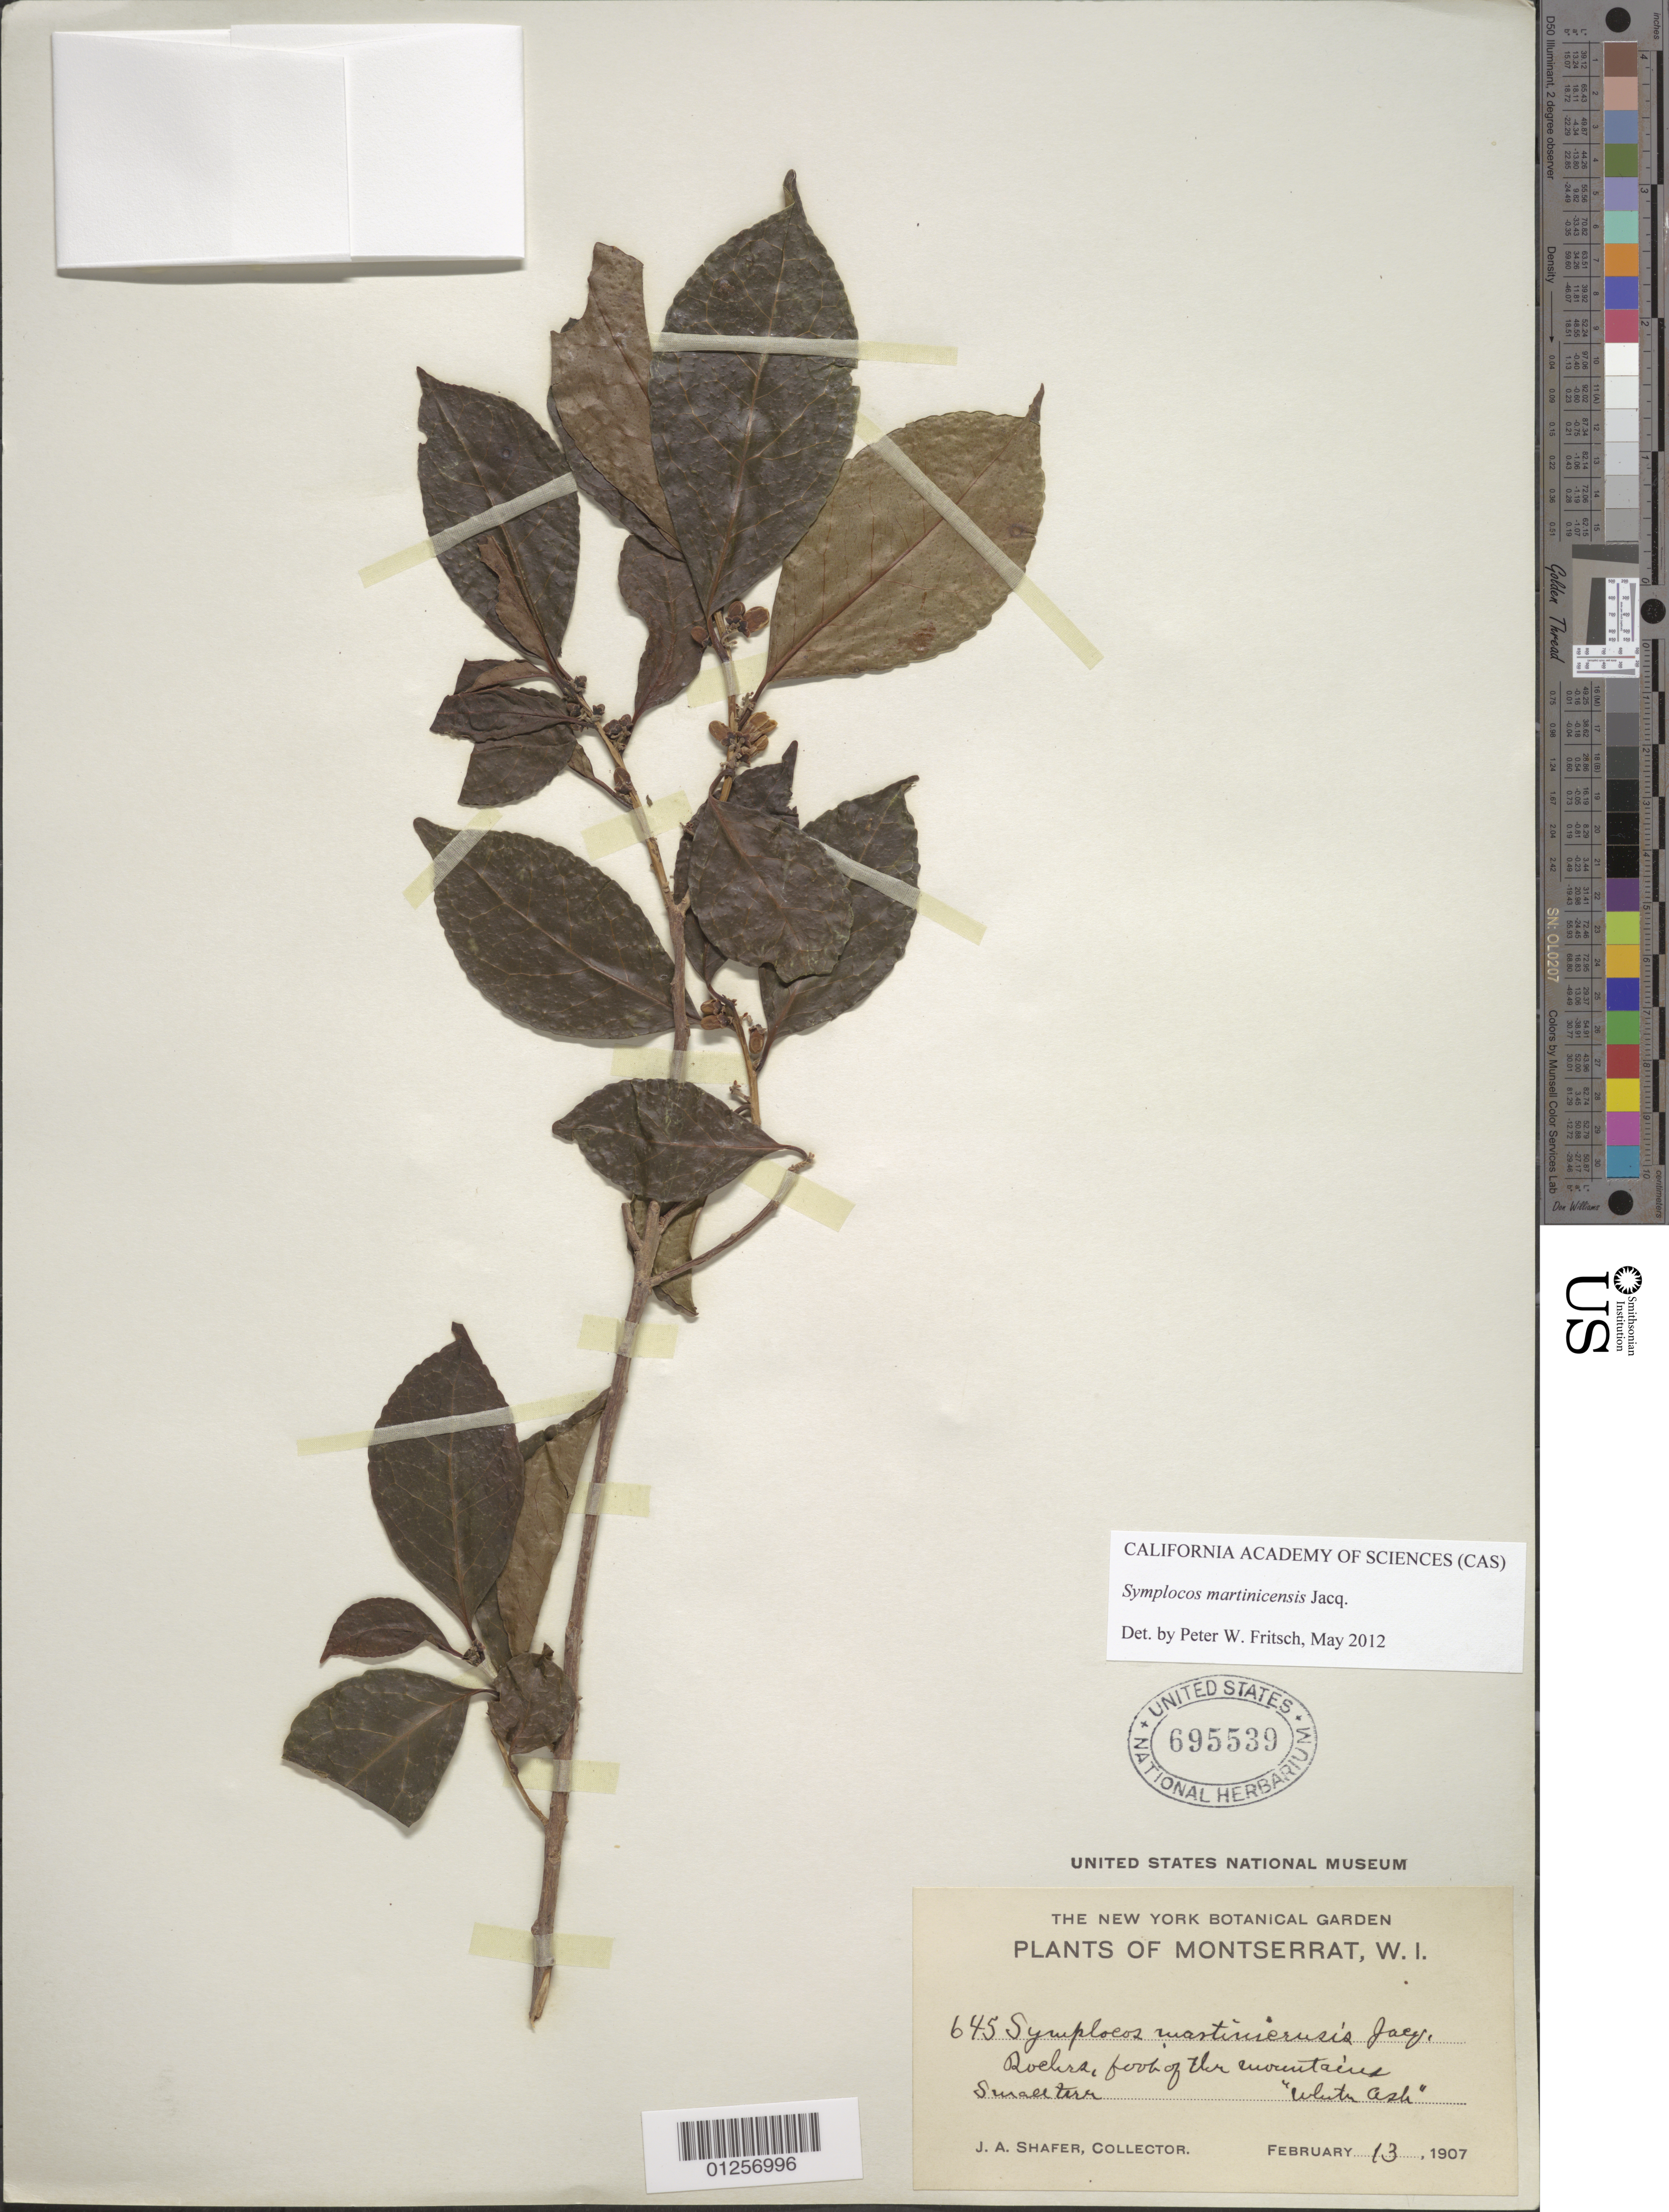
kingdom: Plantae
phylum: Tracheophyta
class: Magnoliopsida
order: Ericales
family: Symplocaceae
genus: Symplocos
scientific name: Symplocos martinicensis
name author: Jacq.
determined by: Fritsch, Peter W.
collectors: J. A. Shafer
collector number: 645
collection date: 1907-02-13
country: Montserrat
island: Montserrat I.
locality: Rochea [?], foot of the mountains.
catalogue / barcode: US 695539